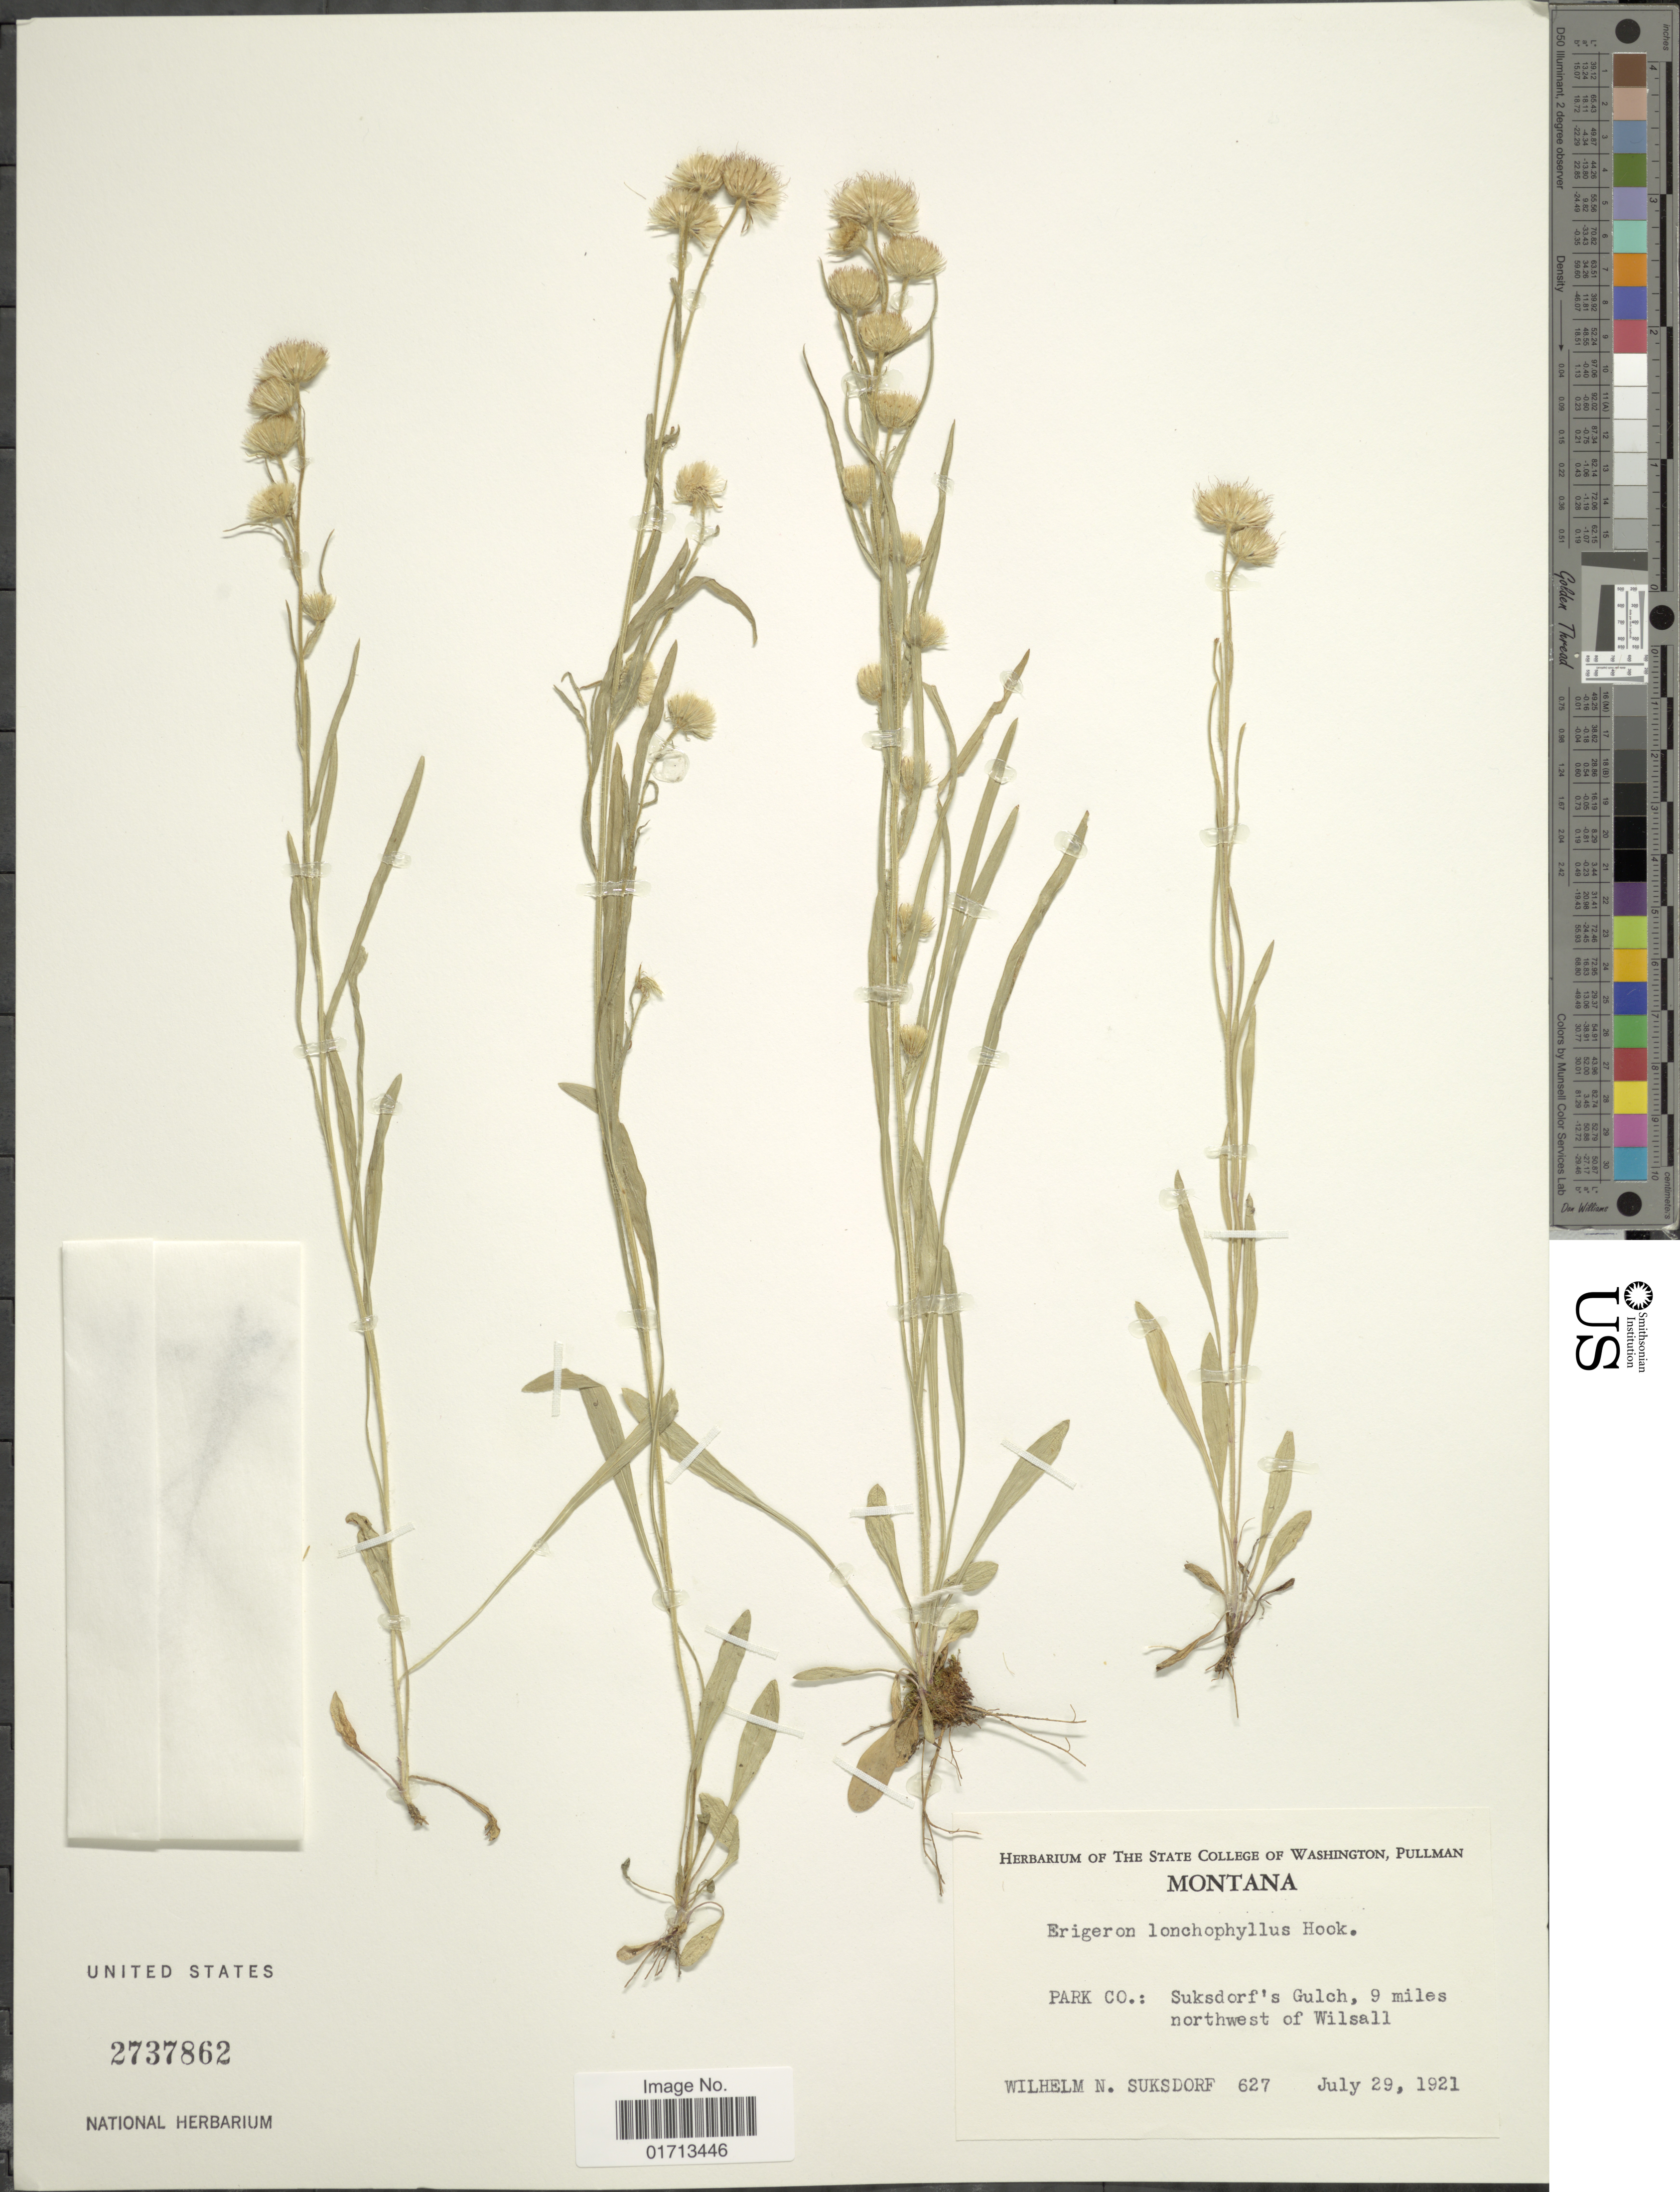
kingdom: Plantae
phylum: Tracheophyta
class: Magnoliopsida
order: Asterales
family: Asteraceae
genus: Erigeron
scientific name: Erigeron lonchophyllus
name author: Hook.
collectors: W. N. Suksdorf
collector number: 627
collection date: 1921-07-29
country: United States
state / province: Montana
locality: Park Co.: Suksdorf's Gulch, 9 miles northwest of Wilsall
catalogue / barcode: US 2737862